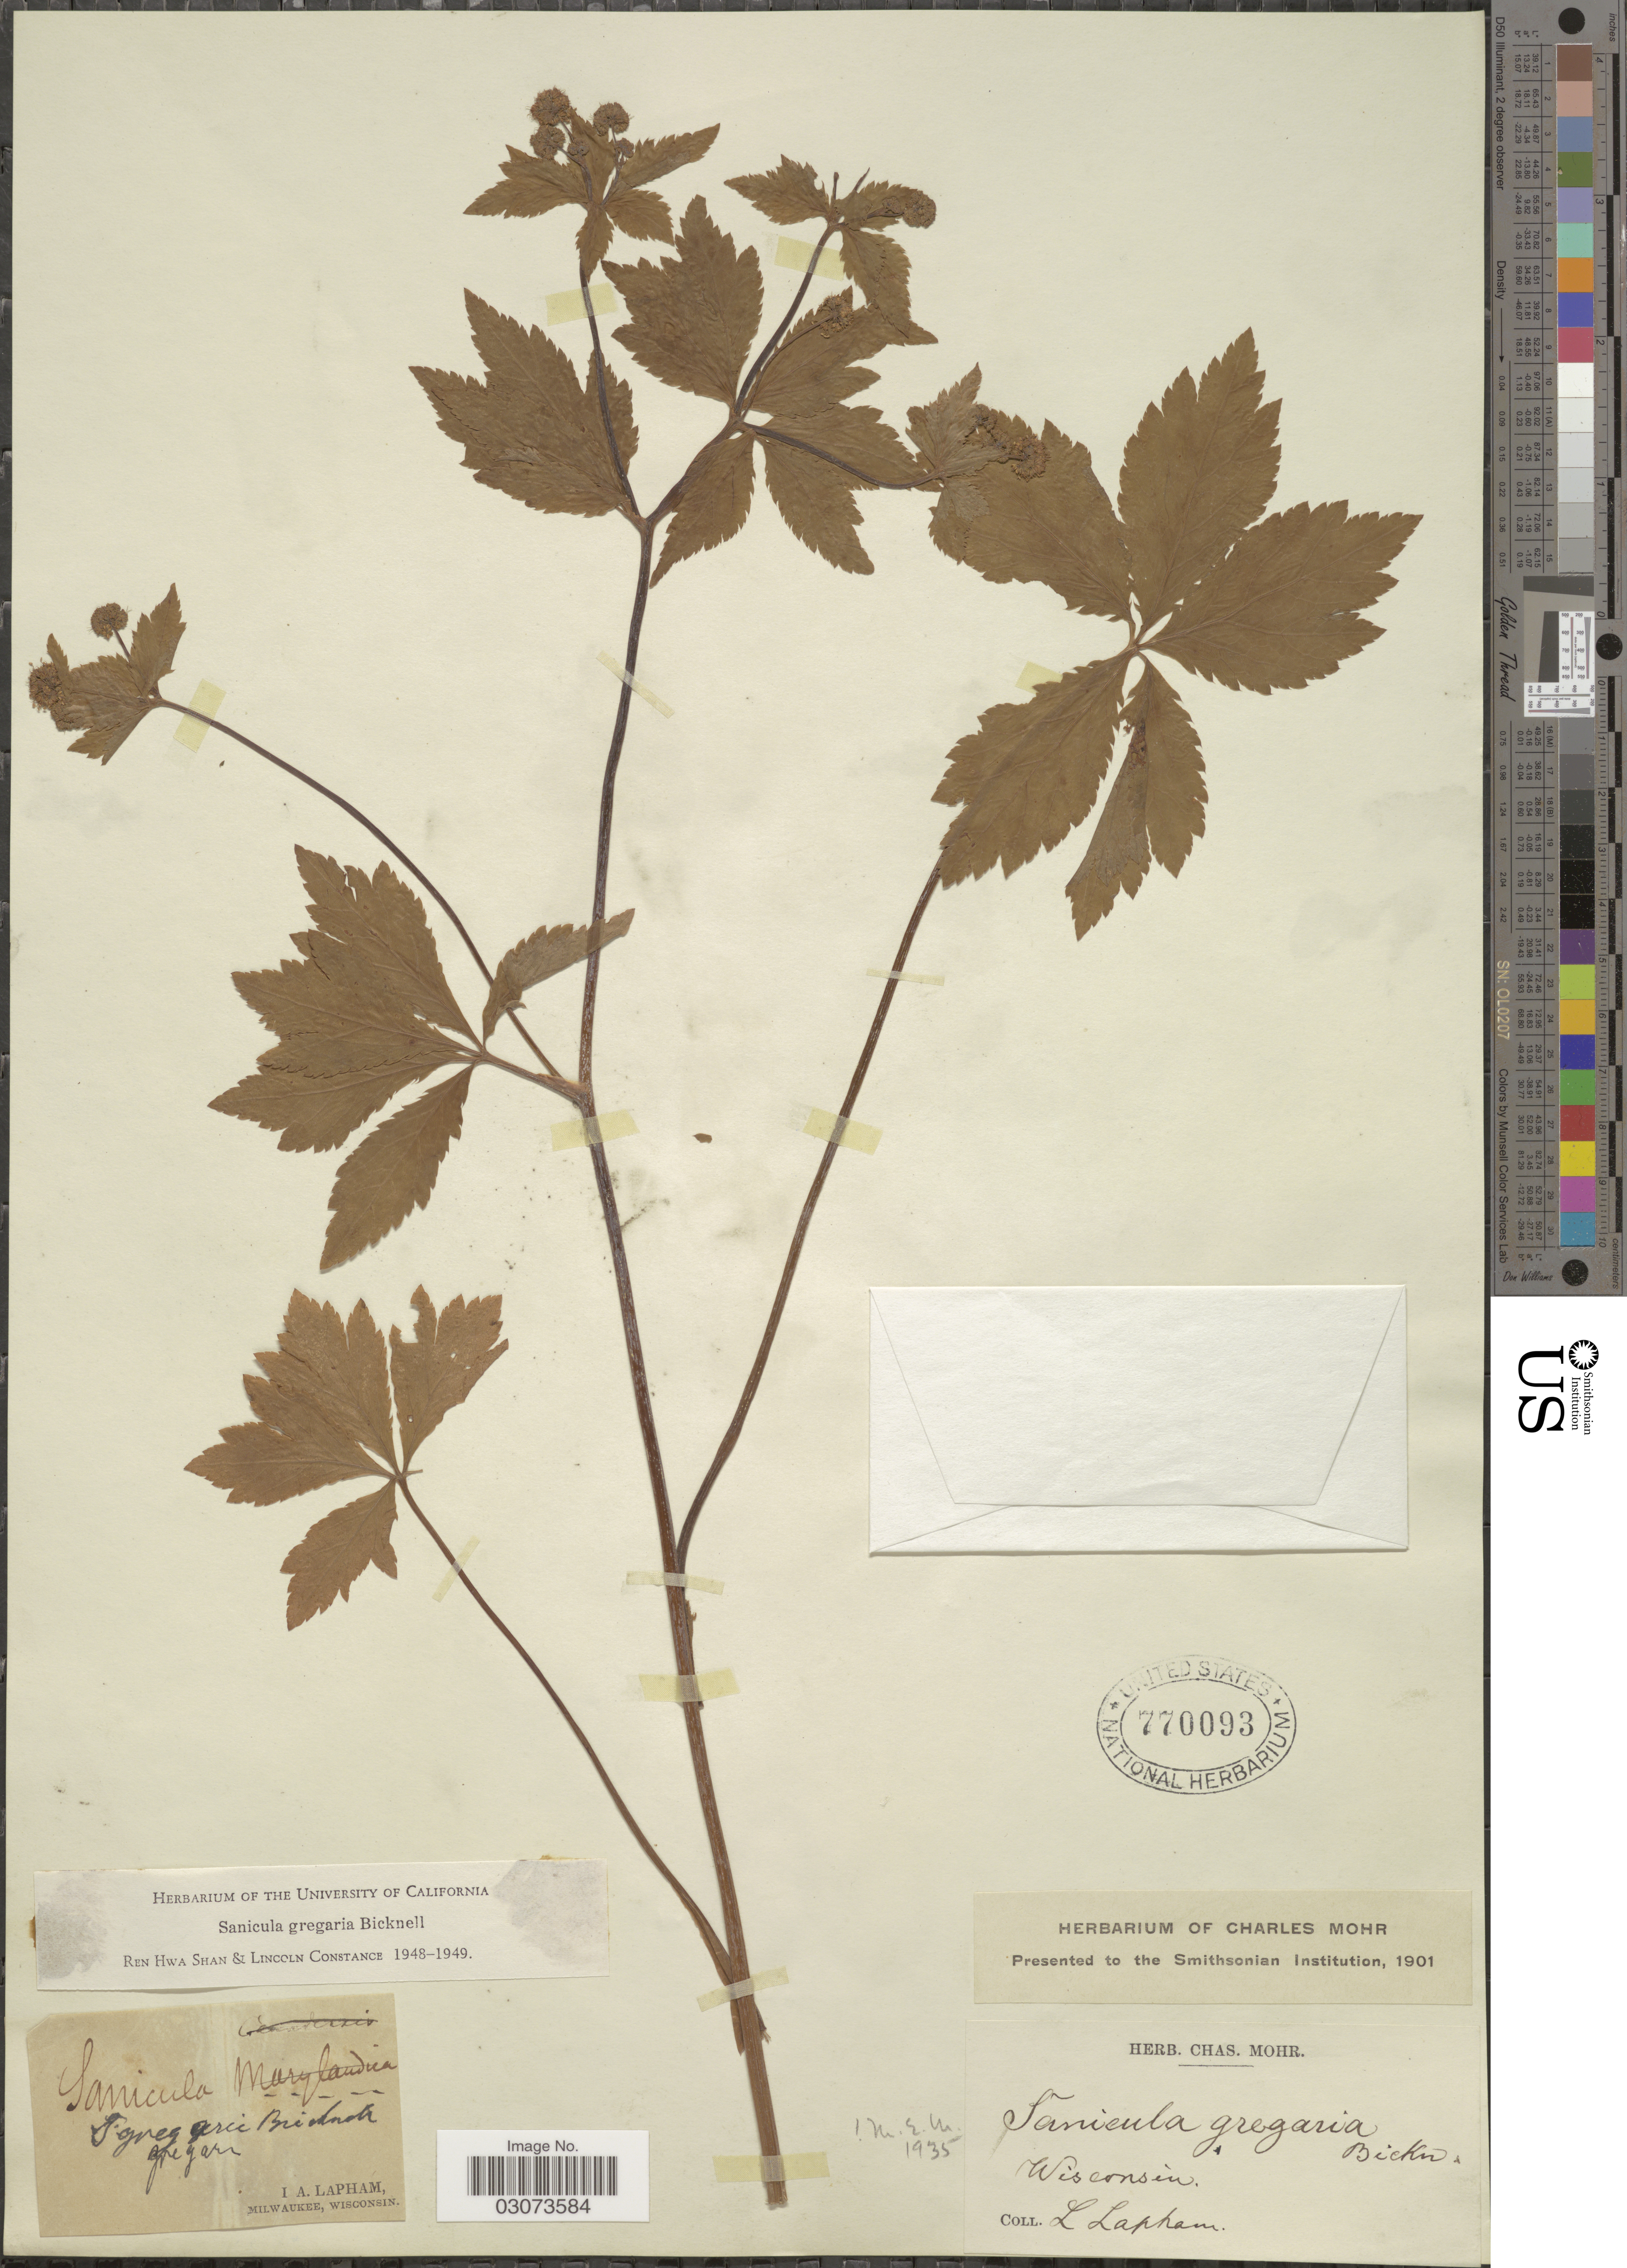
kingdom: Plantae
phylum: Tracheophyta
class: Magnoliopsida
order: Apiales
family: Apiaceae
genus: Sanicula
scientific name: Sanicula gregaria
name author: E.P. Bicknell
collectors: I. Lapham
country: United States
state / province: Wisconsin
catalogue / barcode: US 770093